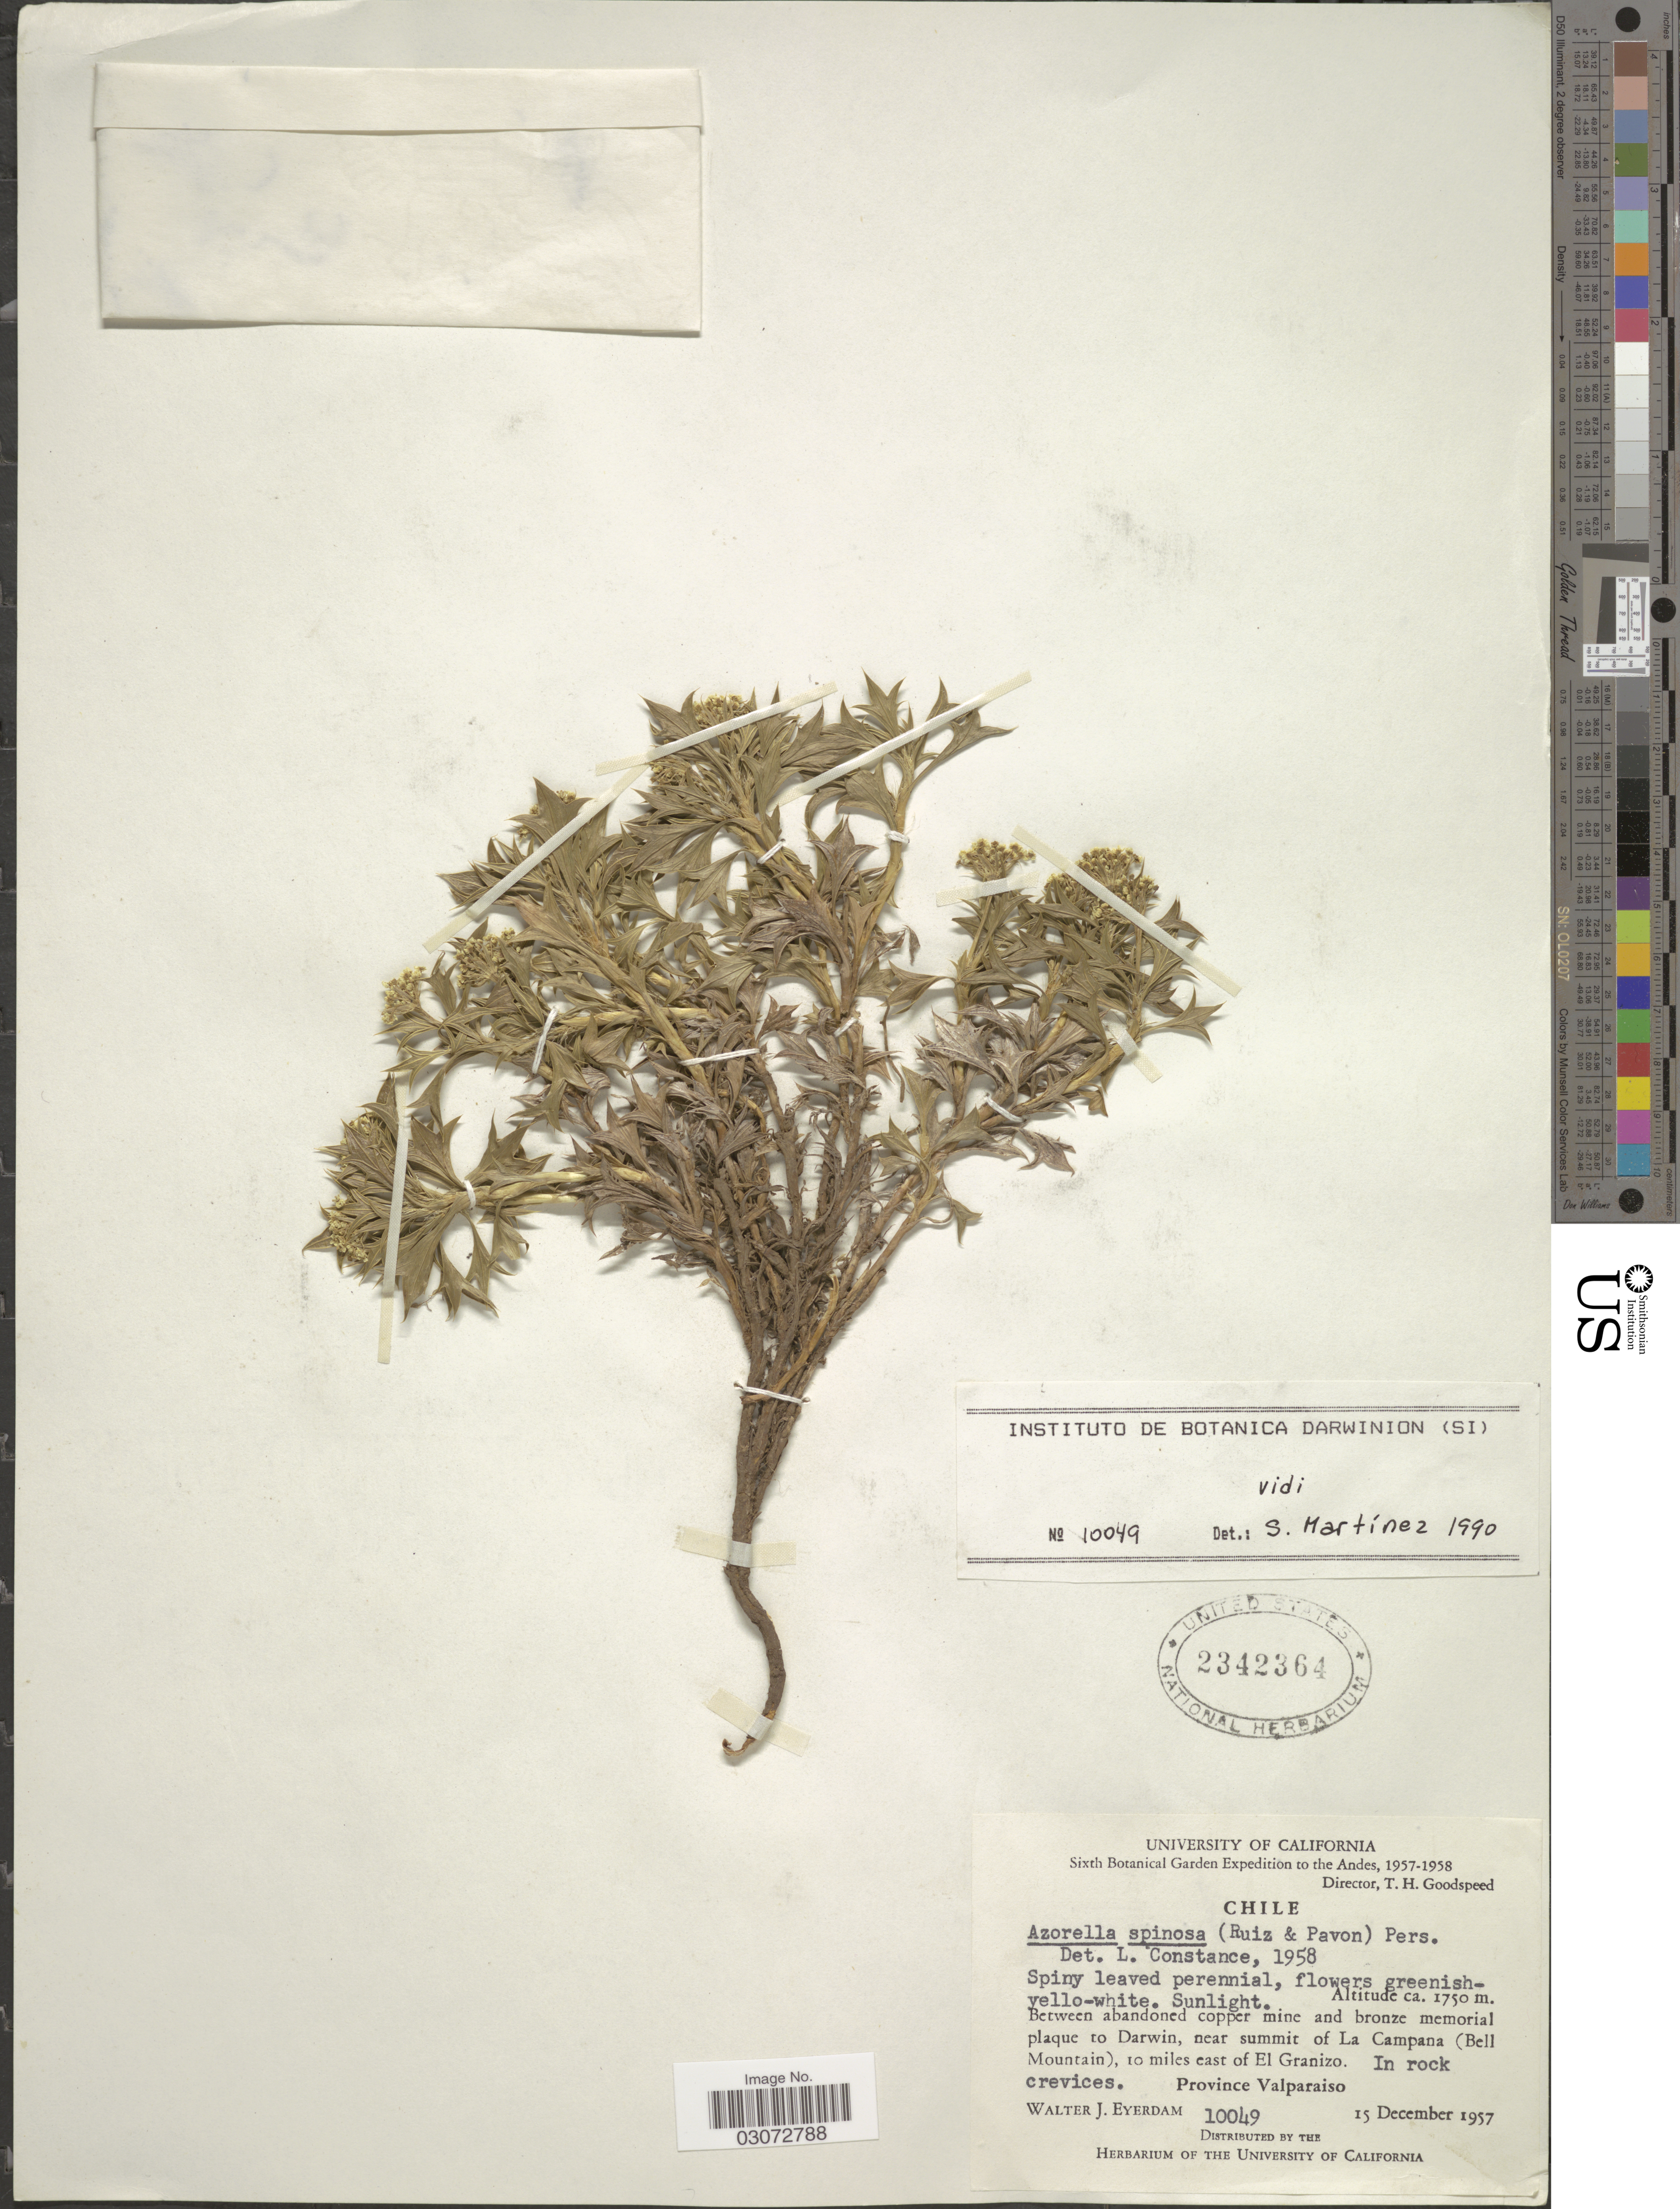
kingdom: Plantae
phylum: Tracheophyta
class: Magnoliopsida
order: Apiales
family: Apiaceae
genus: Azorella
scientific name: Azorella spinosa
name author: (Ruiz & Pav.) Pers.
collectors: W. J. Eyerdam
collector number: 10049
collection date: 1957-12-15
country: Chile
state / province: Valparaíso (V)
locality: Andes. Between abandoned copper mine and bronze memorial plaque to Darwin, near summit of La Campana (Bell Mountain), 10 miles east of El Granizo.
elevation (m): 1750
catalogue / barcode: US 2342364